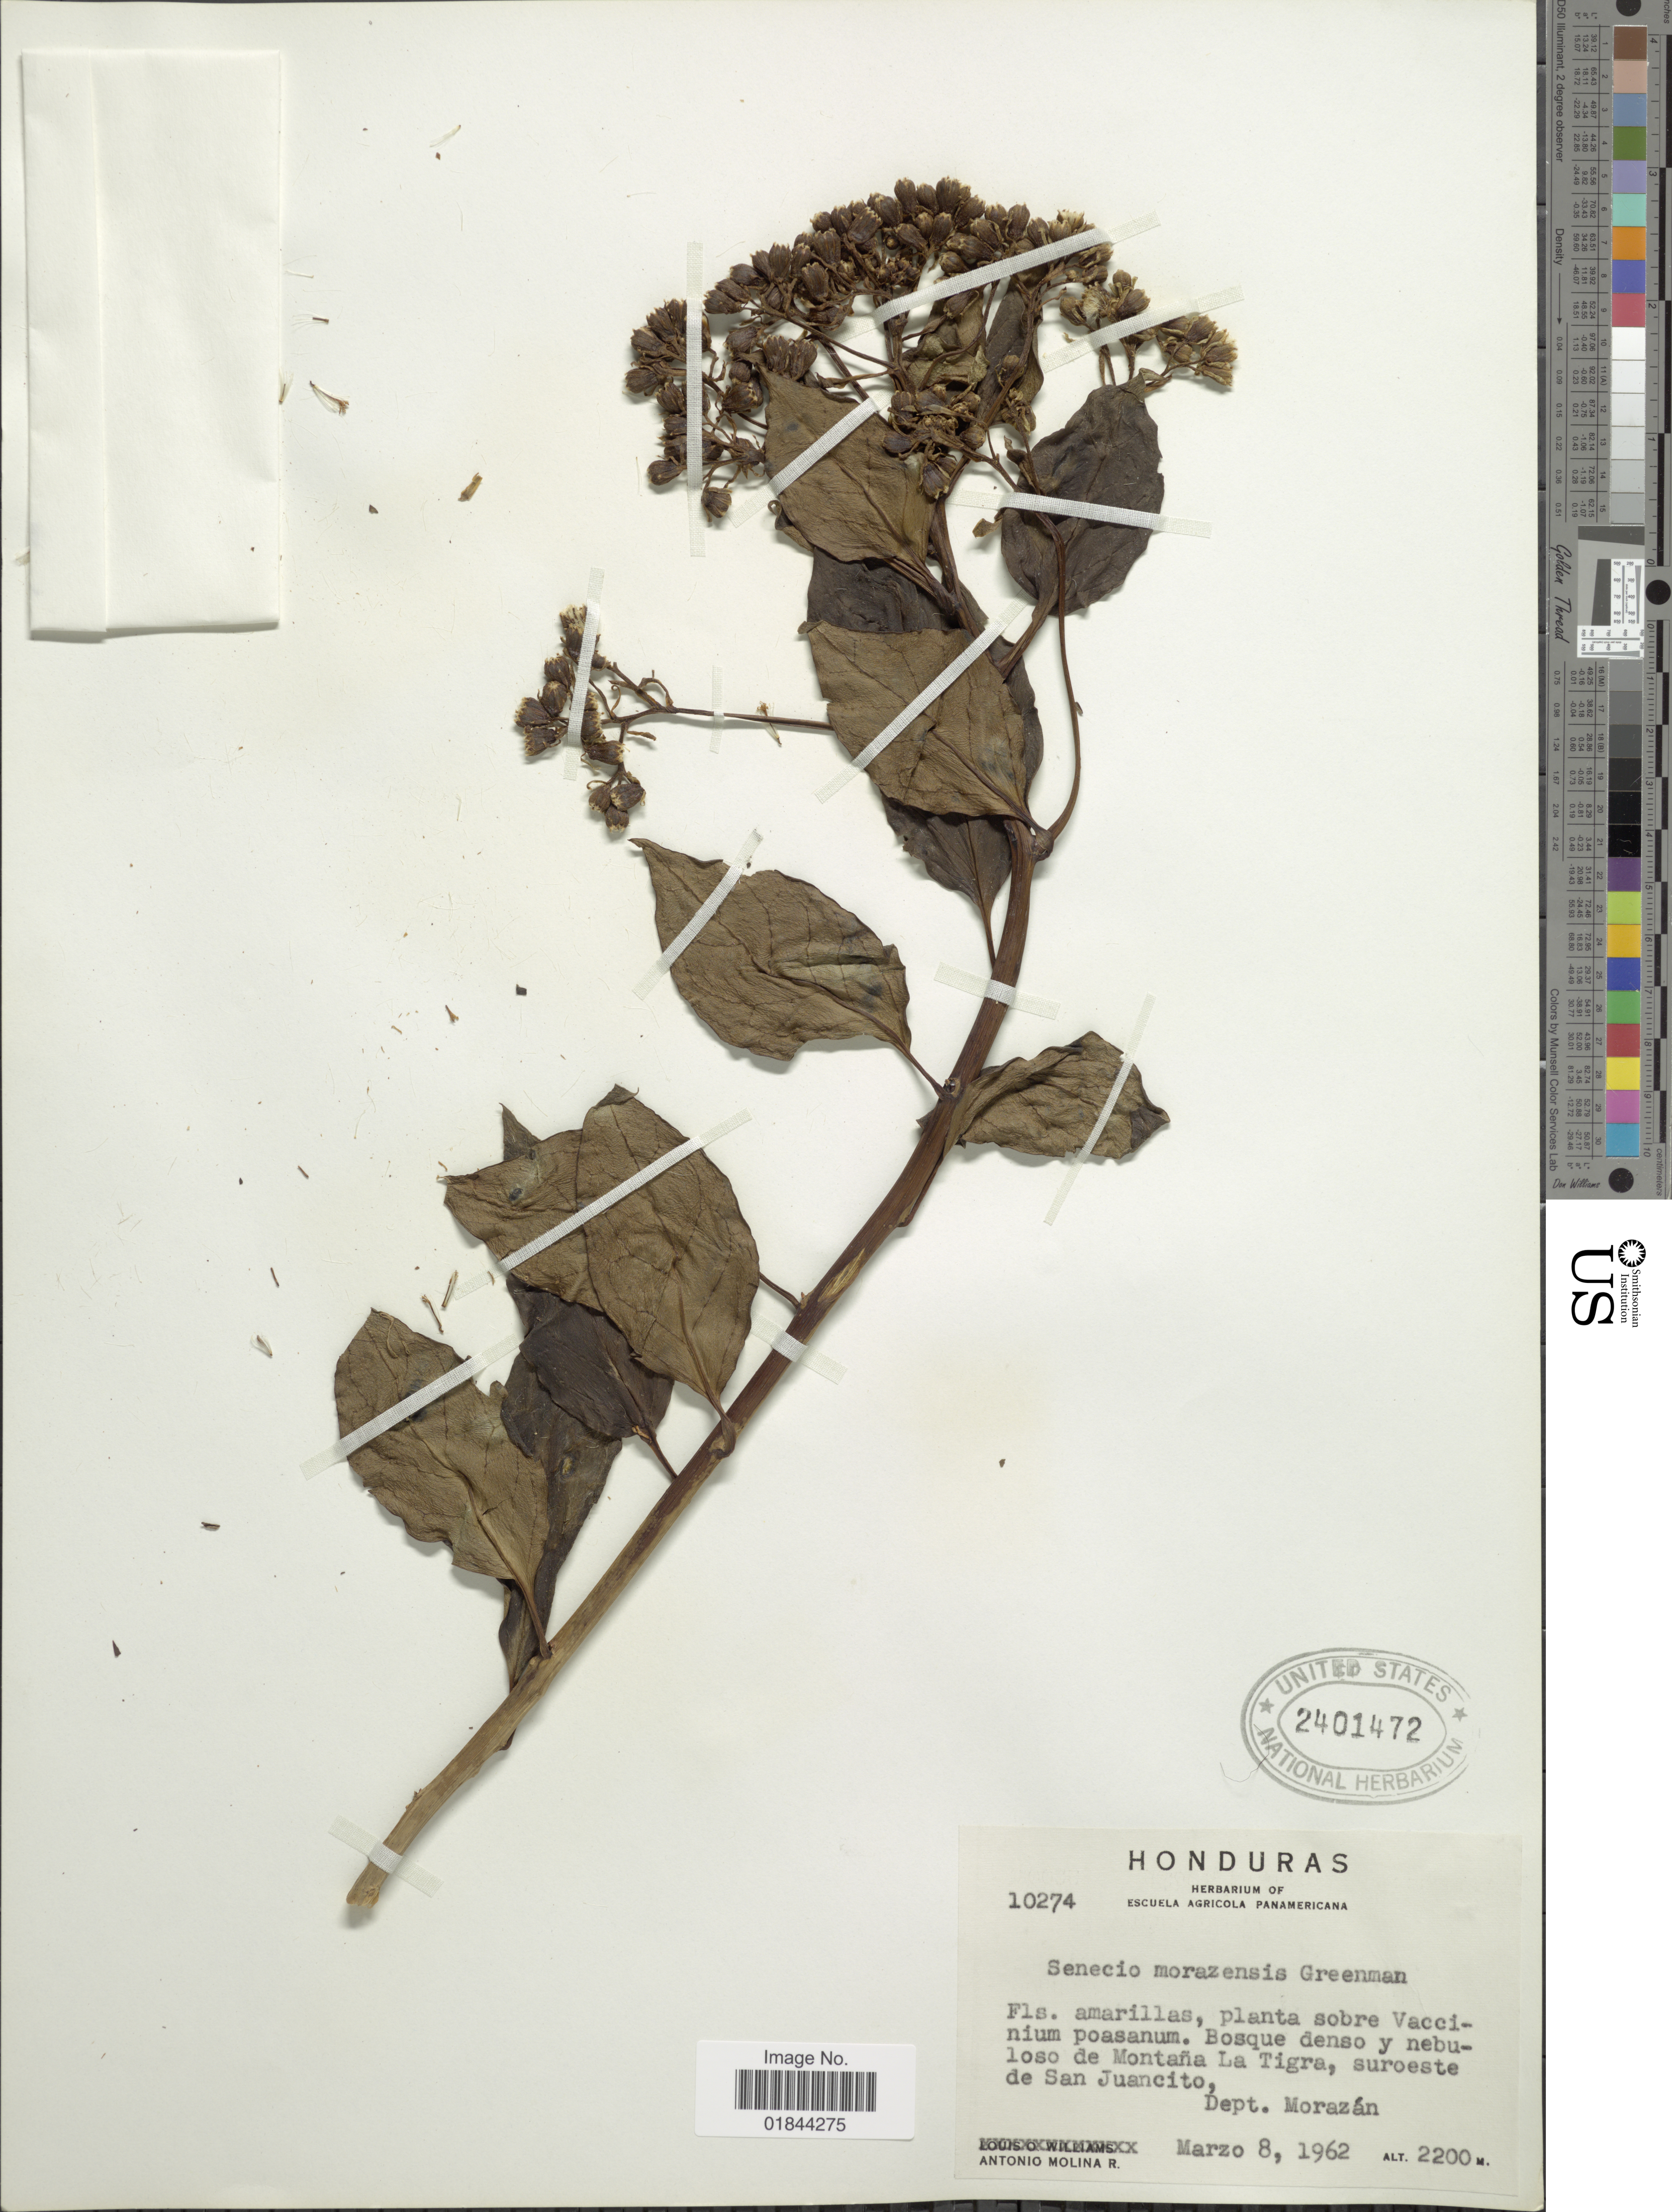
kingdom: Plantae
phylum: Tracheophyta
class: Magnoliopsida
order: Asterales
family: Asteraceae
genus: Pentacalia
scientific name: Pentacalia morazensis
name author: (Greenm.) H. Rob. & Cuatrec.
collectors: A. Molina R.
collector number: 10274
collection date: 1962-03-08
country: Honduras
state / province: Fco. Morazán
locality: Bosque denso y nebuloso de Montana La Tigra, suroeste de San Juancito, Dept. Morazan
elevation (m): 2200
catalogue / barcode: US 2401472